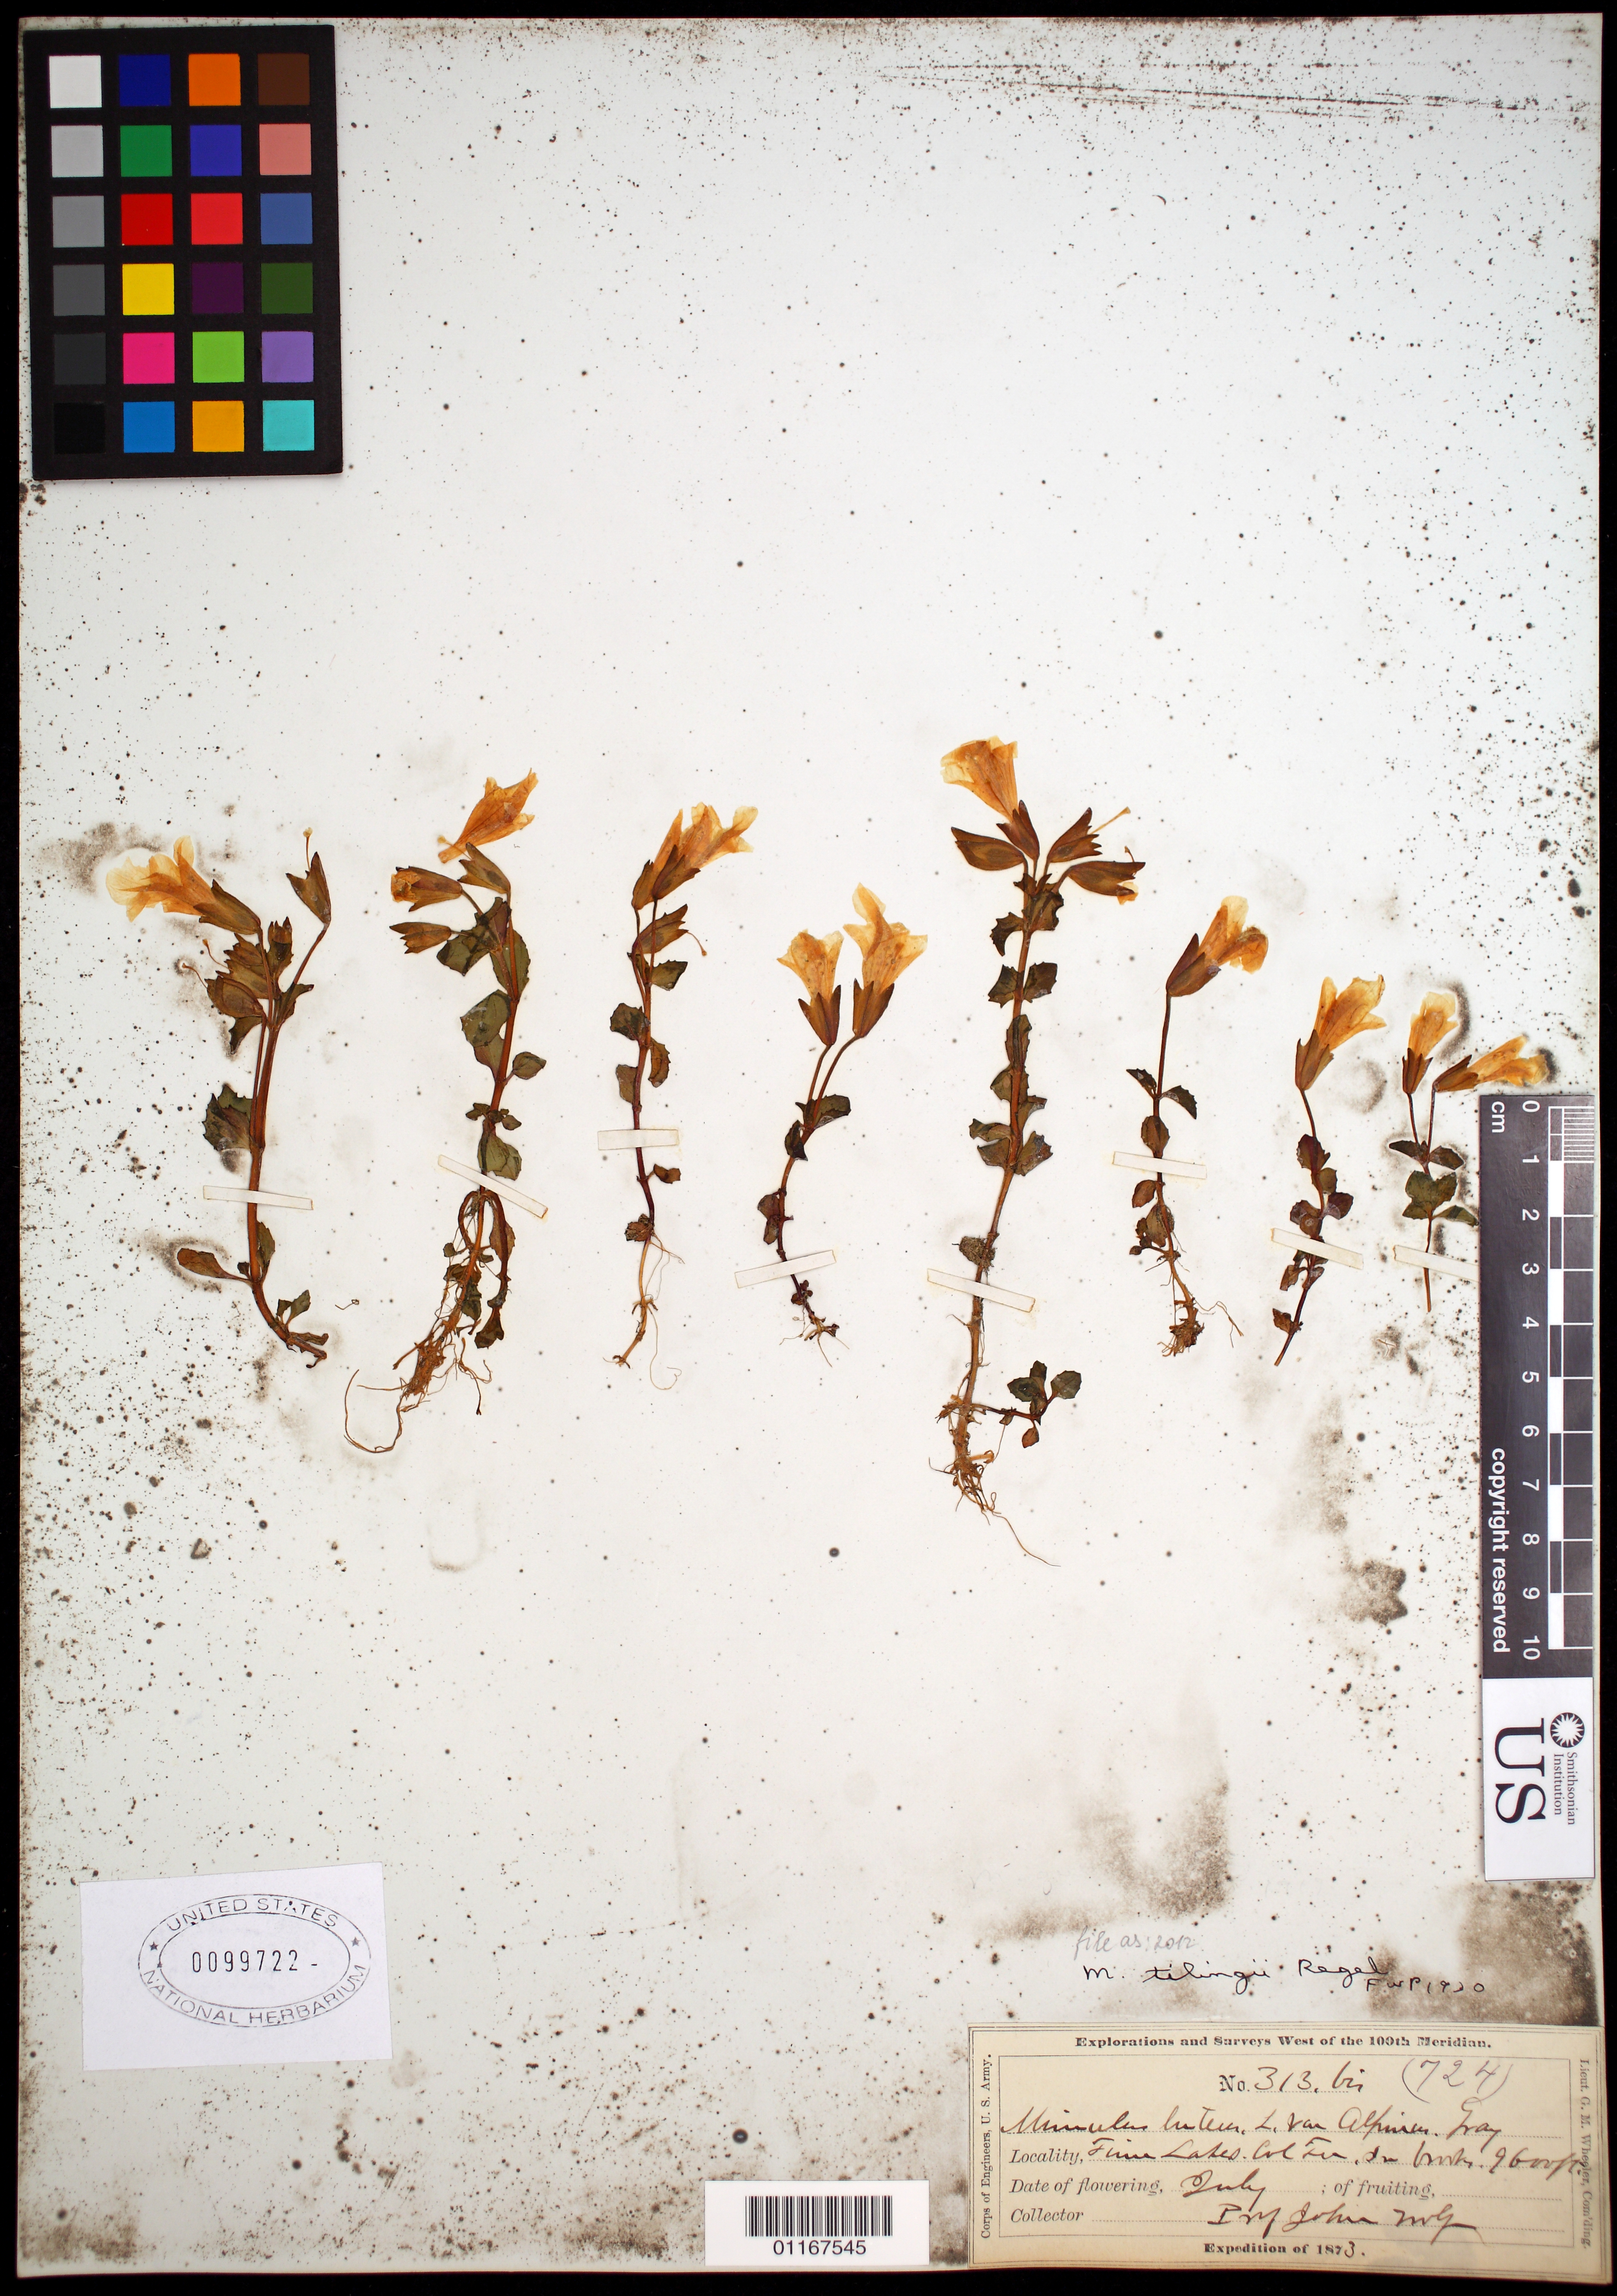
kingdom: Plantae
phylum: Tracheophyta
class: Magnoliopsida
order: Lamiales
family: Phrymaceae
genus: Mimulus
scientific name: Mimulus tilingii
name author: Regel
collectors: J. Wolf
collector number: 313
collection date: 1873-07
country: United States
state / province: Colorado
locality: Twin Lakes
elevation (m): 2926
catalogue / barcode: US 99722